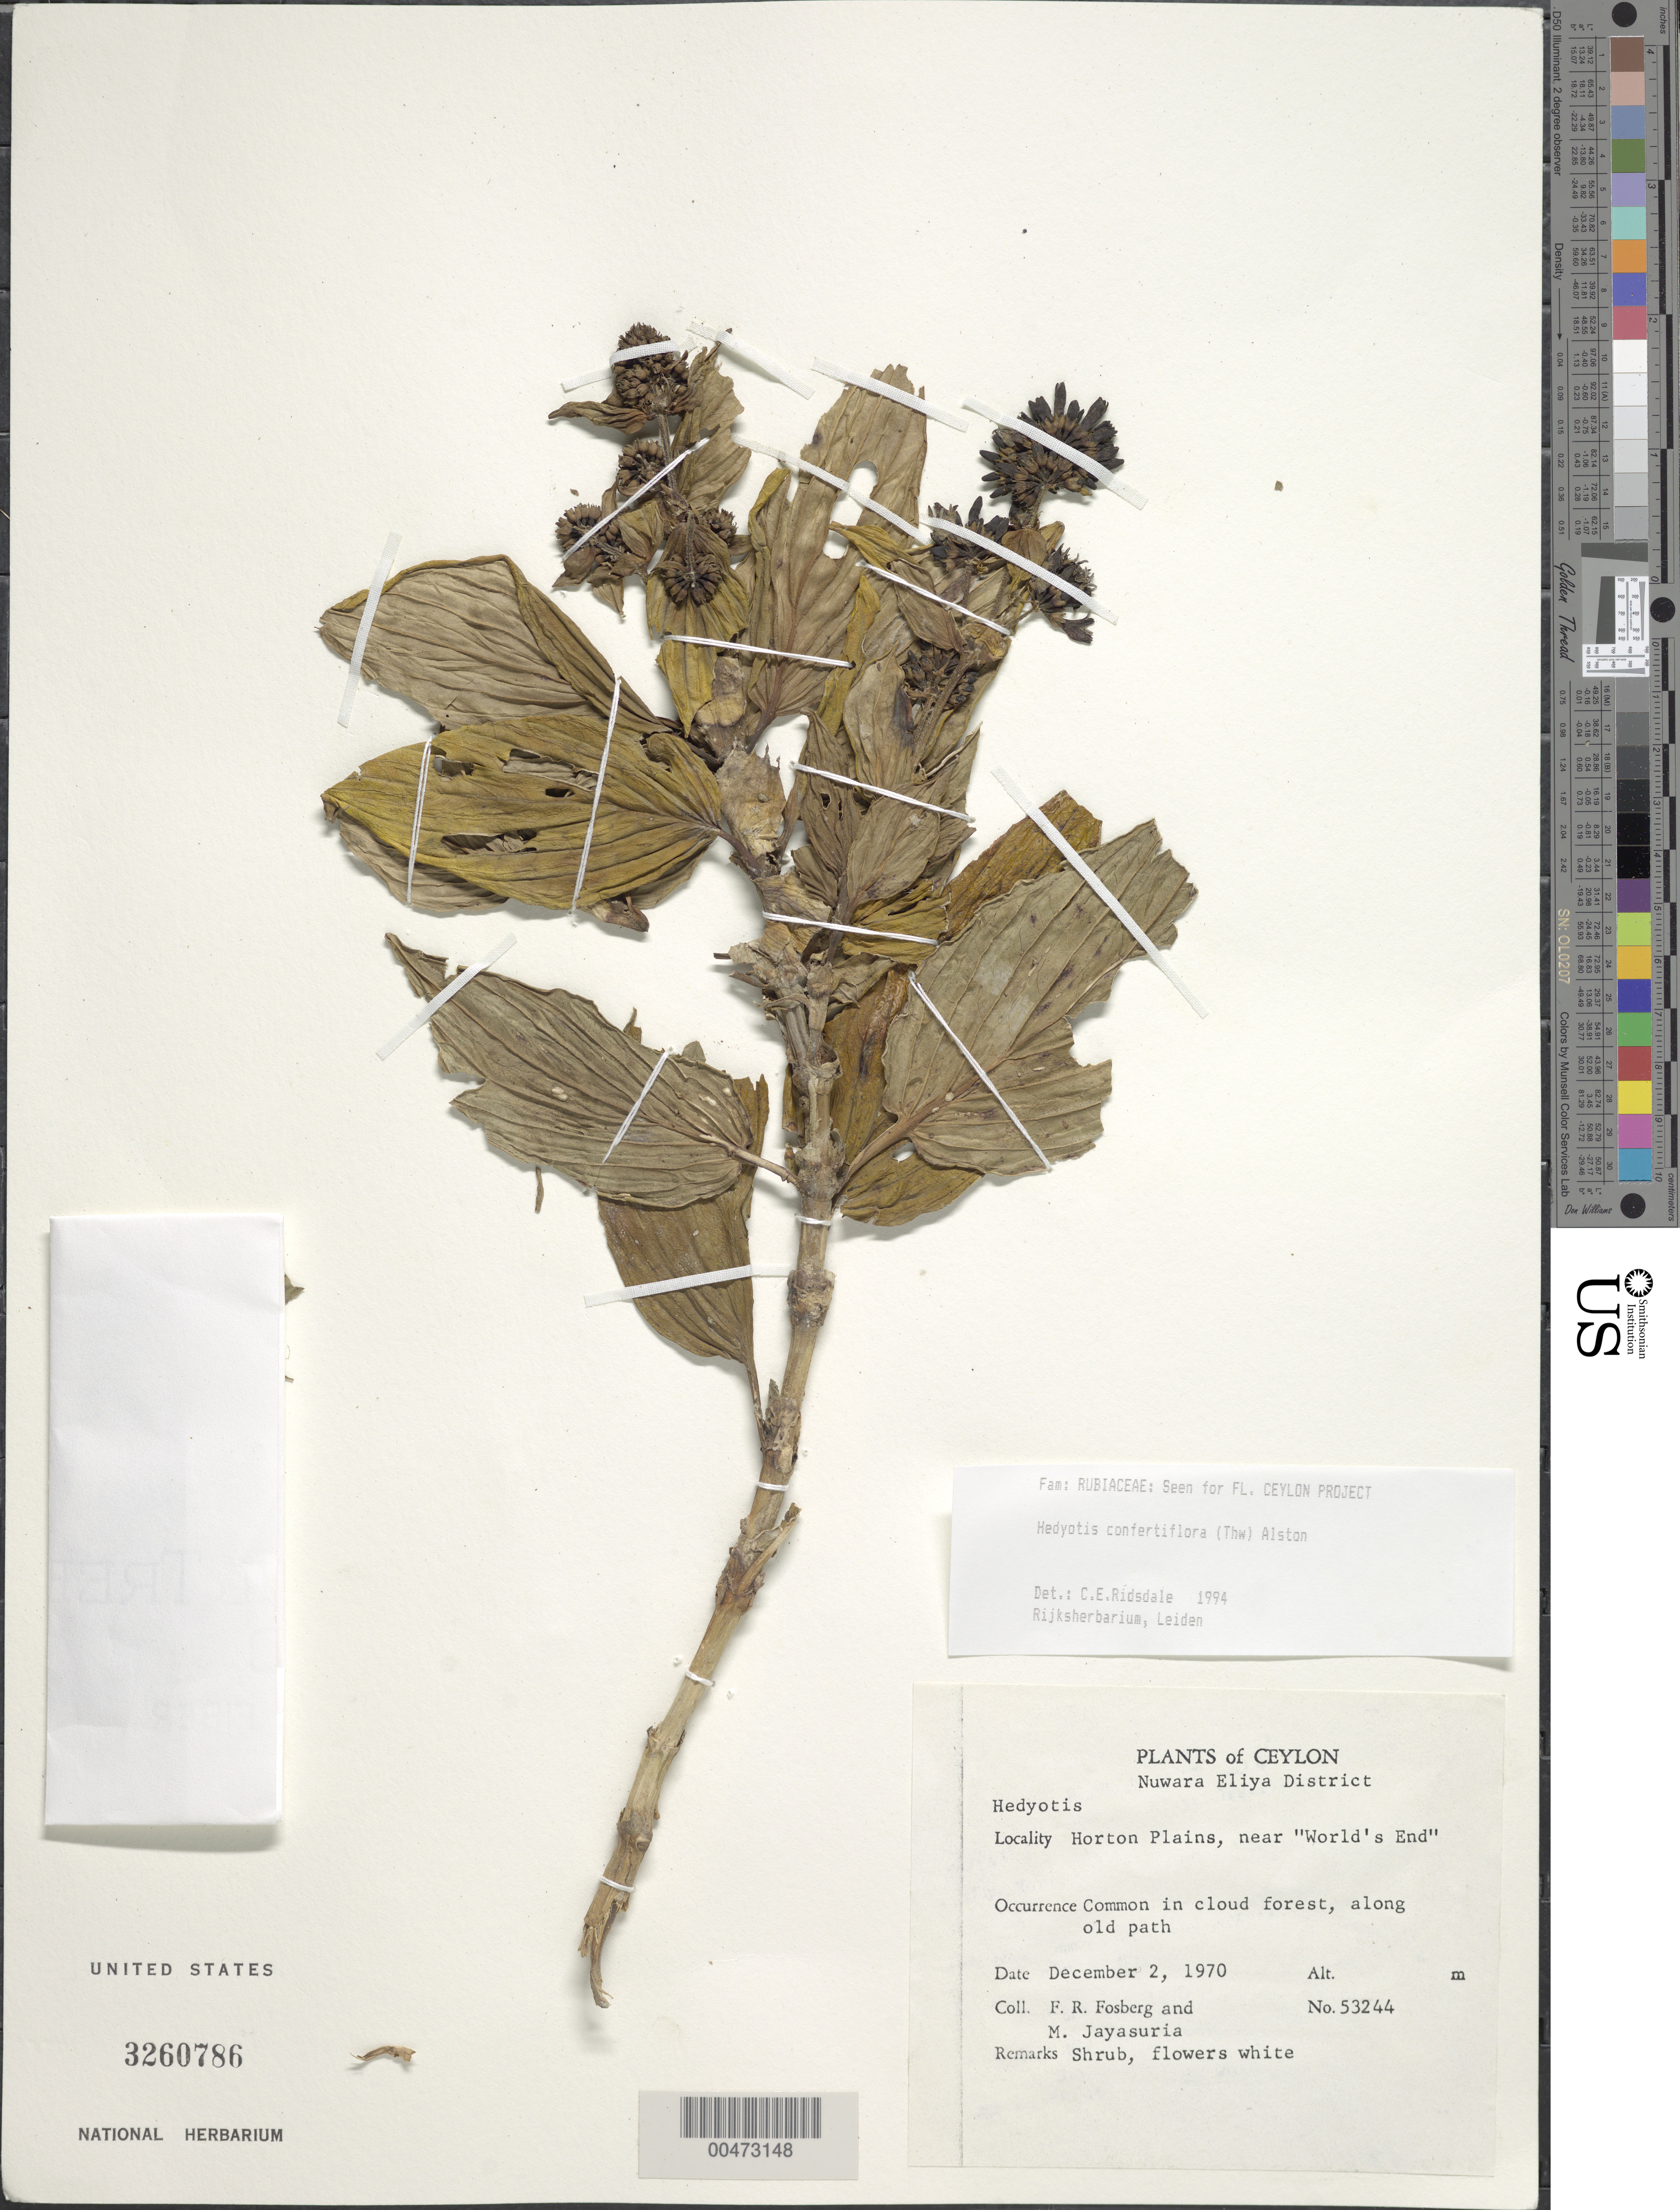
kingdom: Plantae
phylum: Tracheophyta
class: Magnoliopsida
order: Gentianales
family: Rubiaceae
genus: Hedyotis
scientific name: Hedyotis confertiflora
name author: (Thwaites) Alston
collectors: F. R. Fosberg & A. H. Jayasuriya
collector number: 53244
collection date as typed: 02 Dec 1970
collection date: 1970-12-02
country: Sri Lanka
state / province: Central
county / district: Nuwara Eliya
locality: Horton Plains, near "World's End"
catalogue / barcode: US 3260786